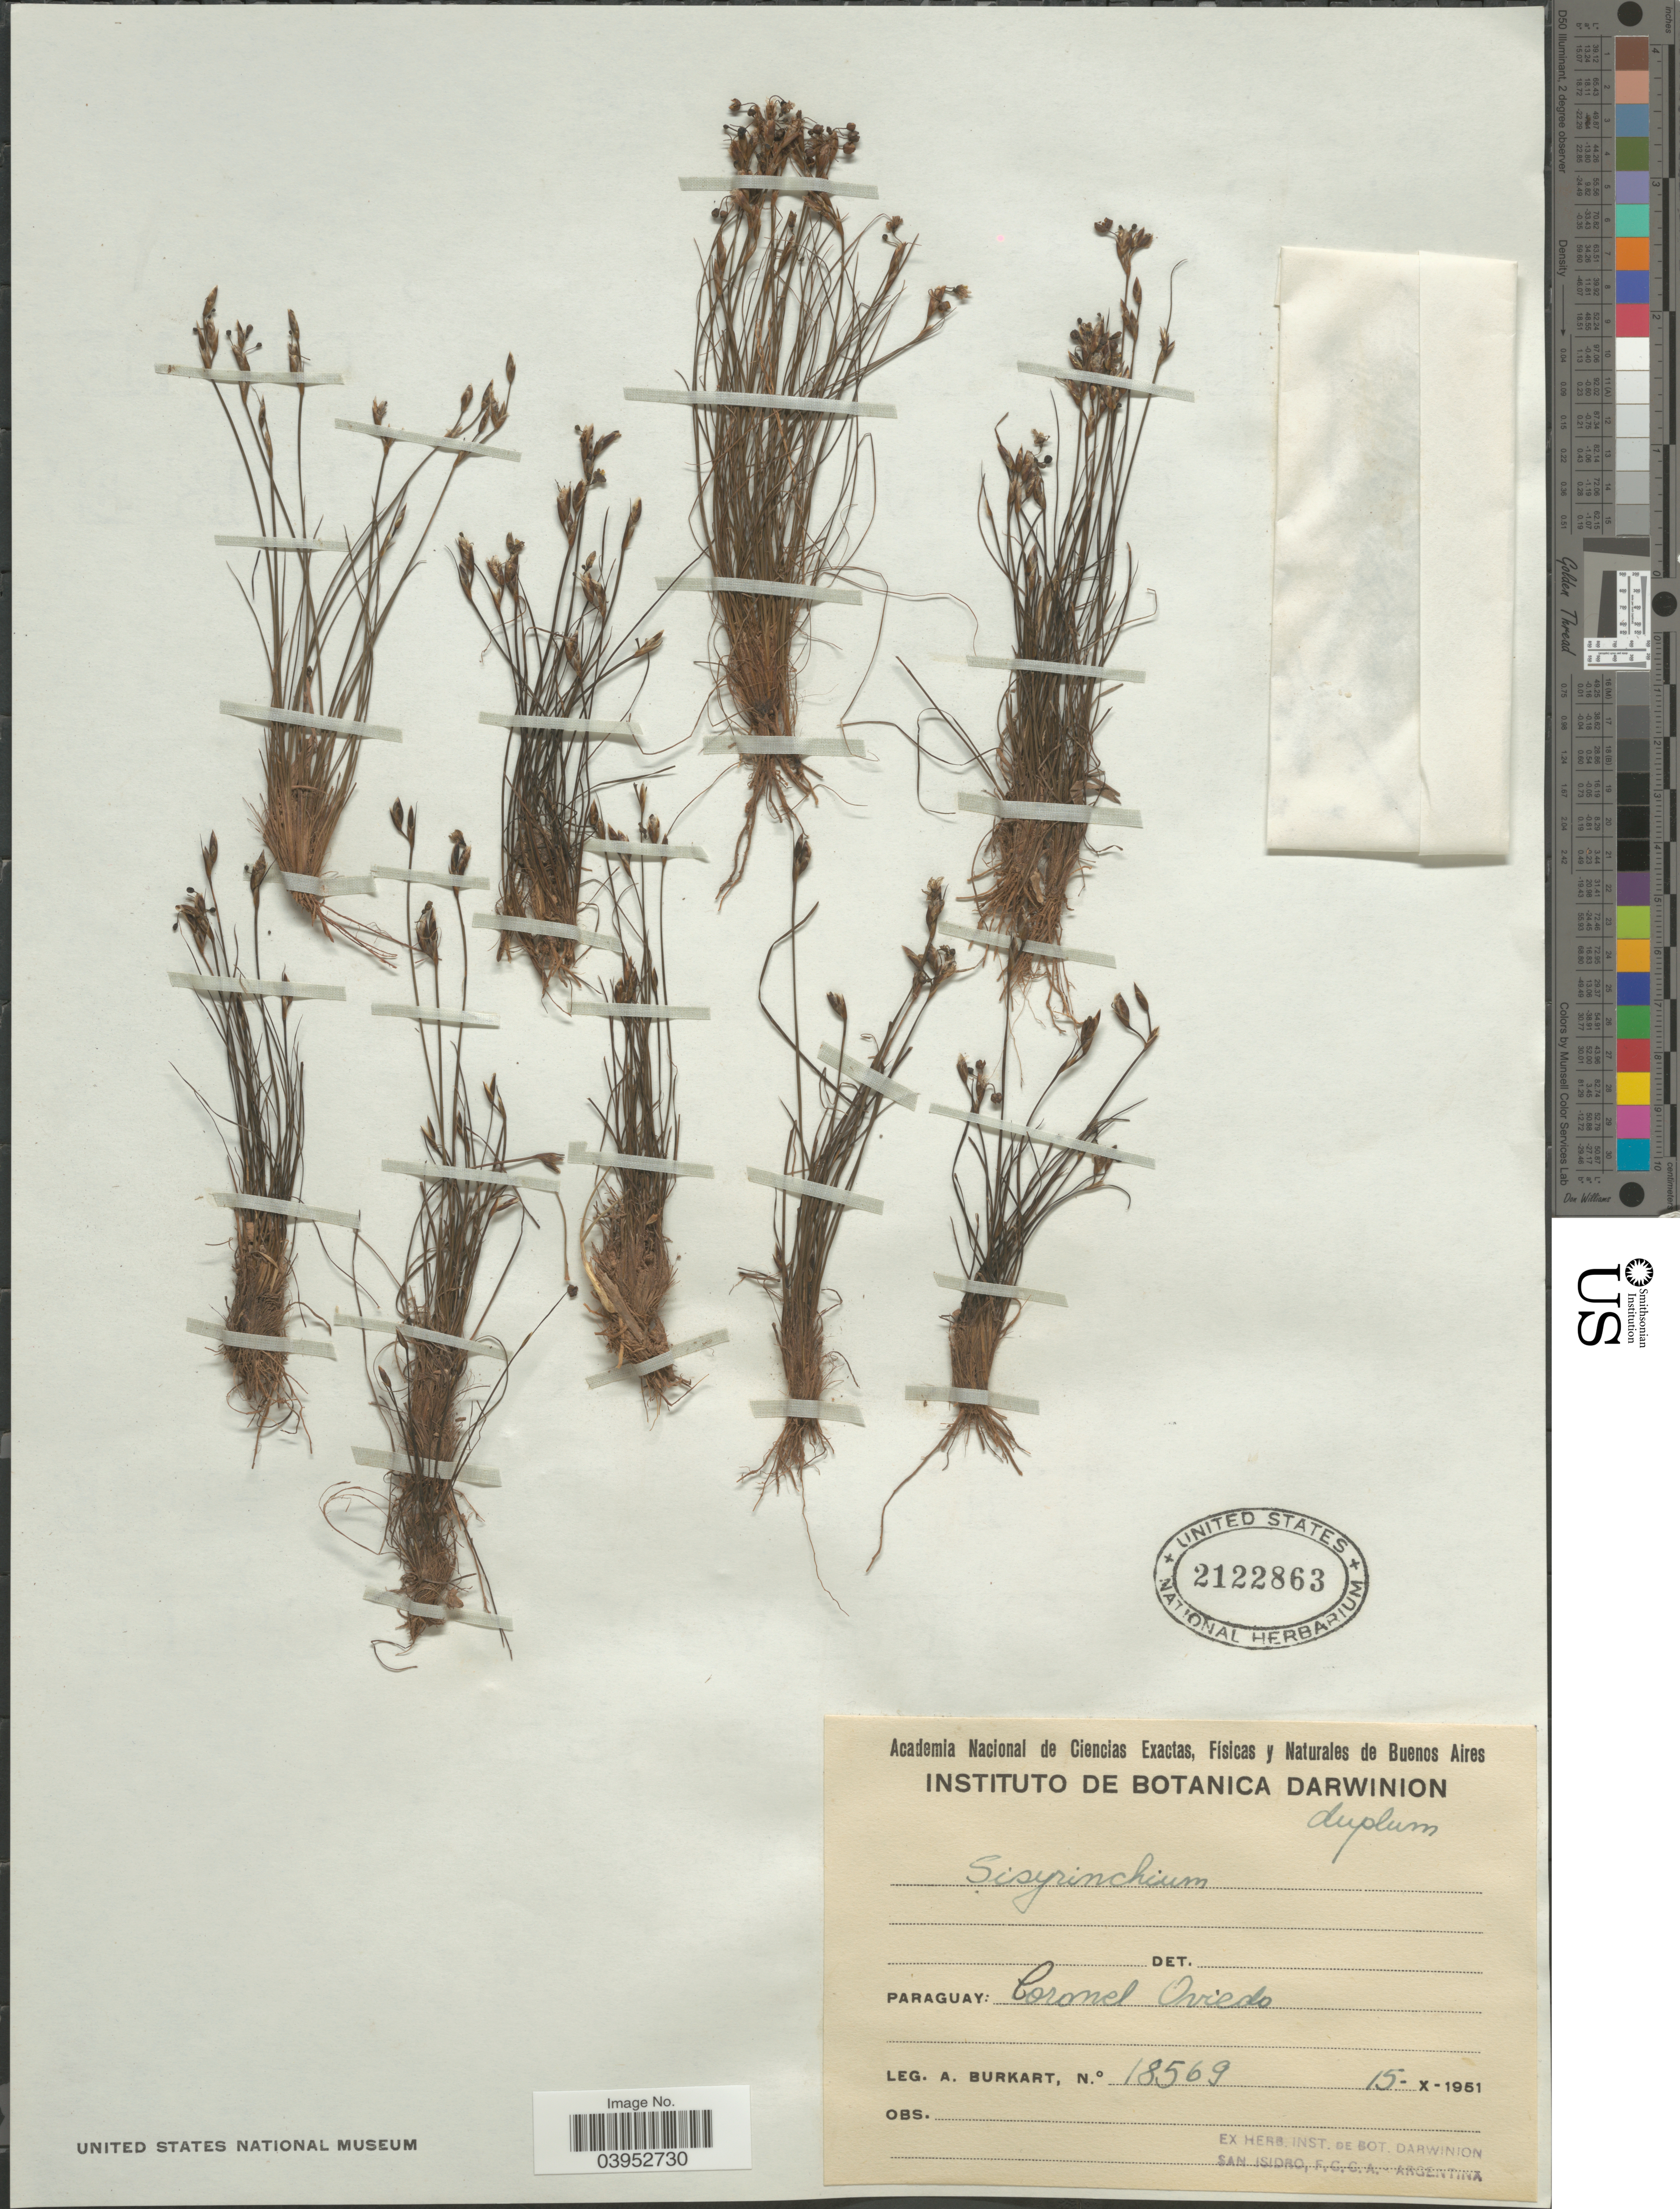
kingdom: Plantae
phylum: Tracheophyta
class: Liliopsida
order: Asparagales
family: Iridaceae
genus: Sisyrinchium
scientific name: Sisyrinchium sp.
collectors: A. E. Burkart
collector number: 18569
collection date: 1951-10-15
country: Paraguay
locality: Coronel Oviedo.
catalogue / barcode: US 2122863